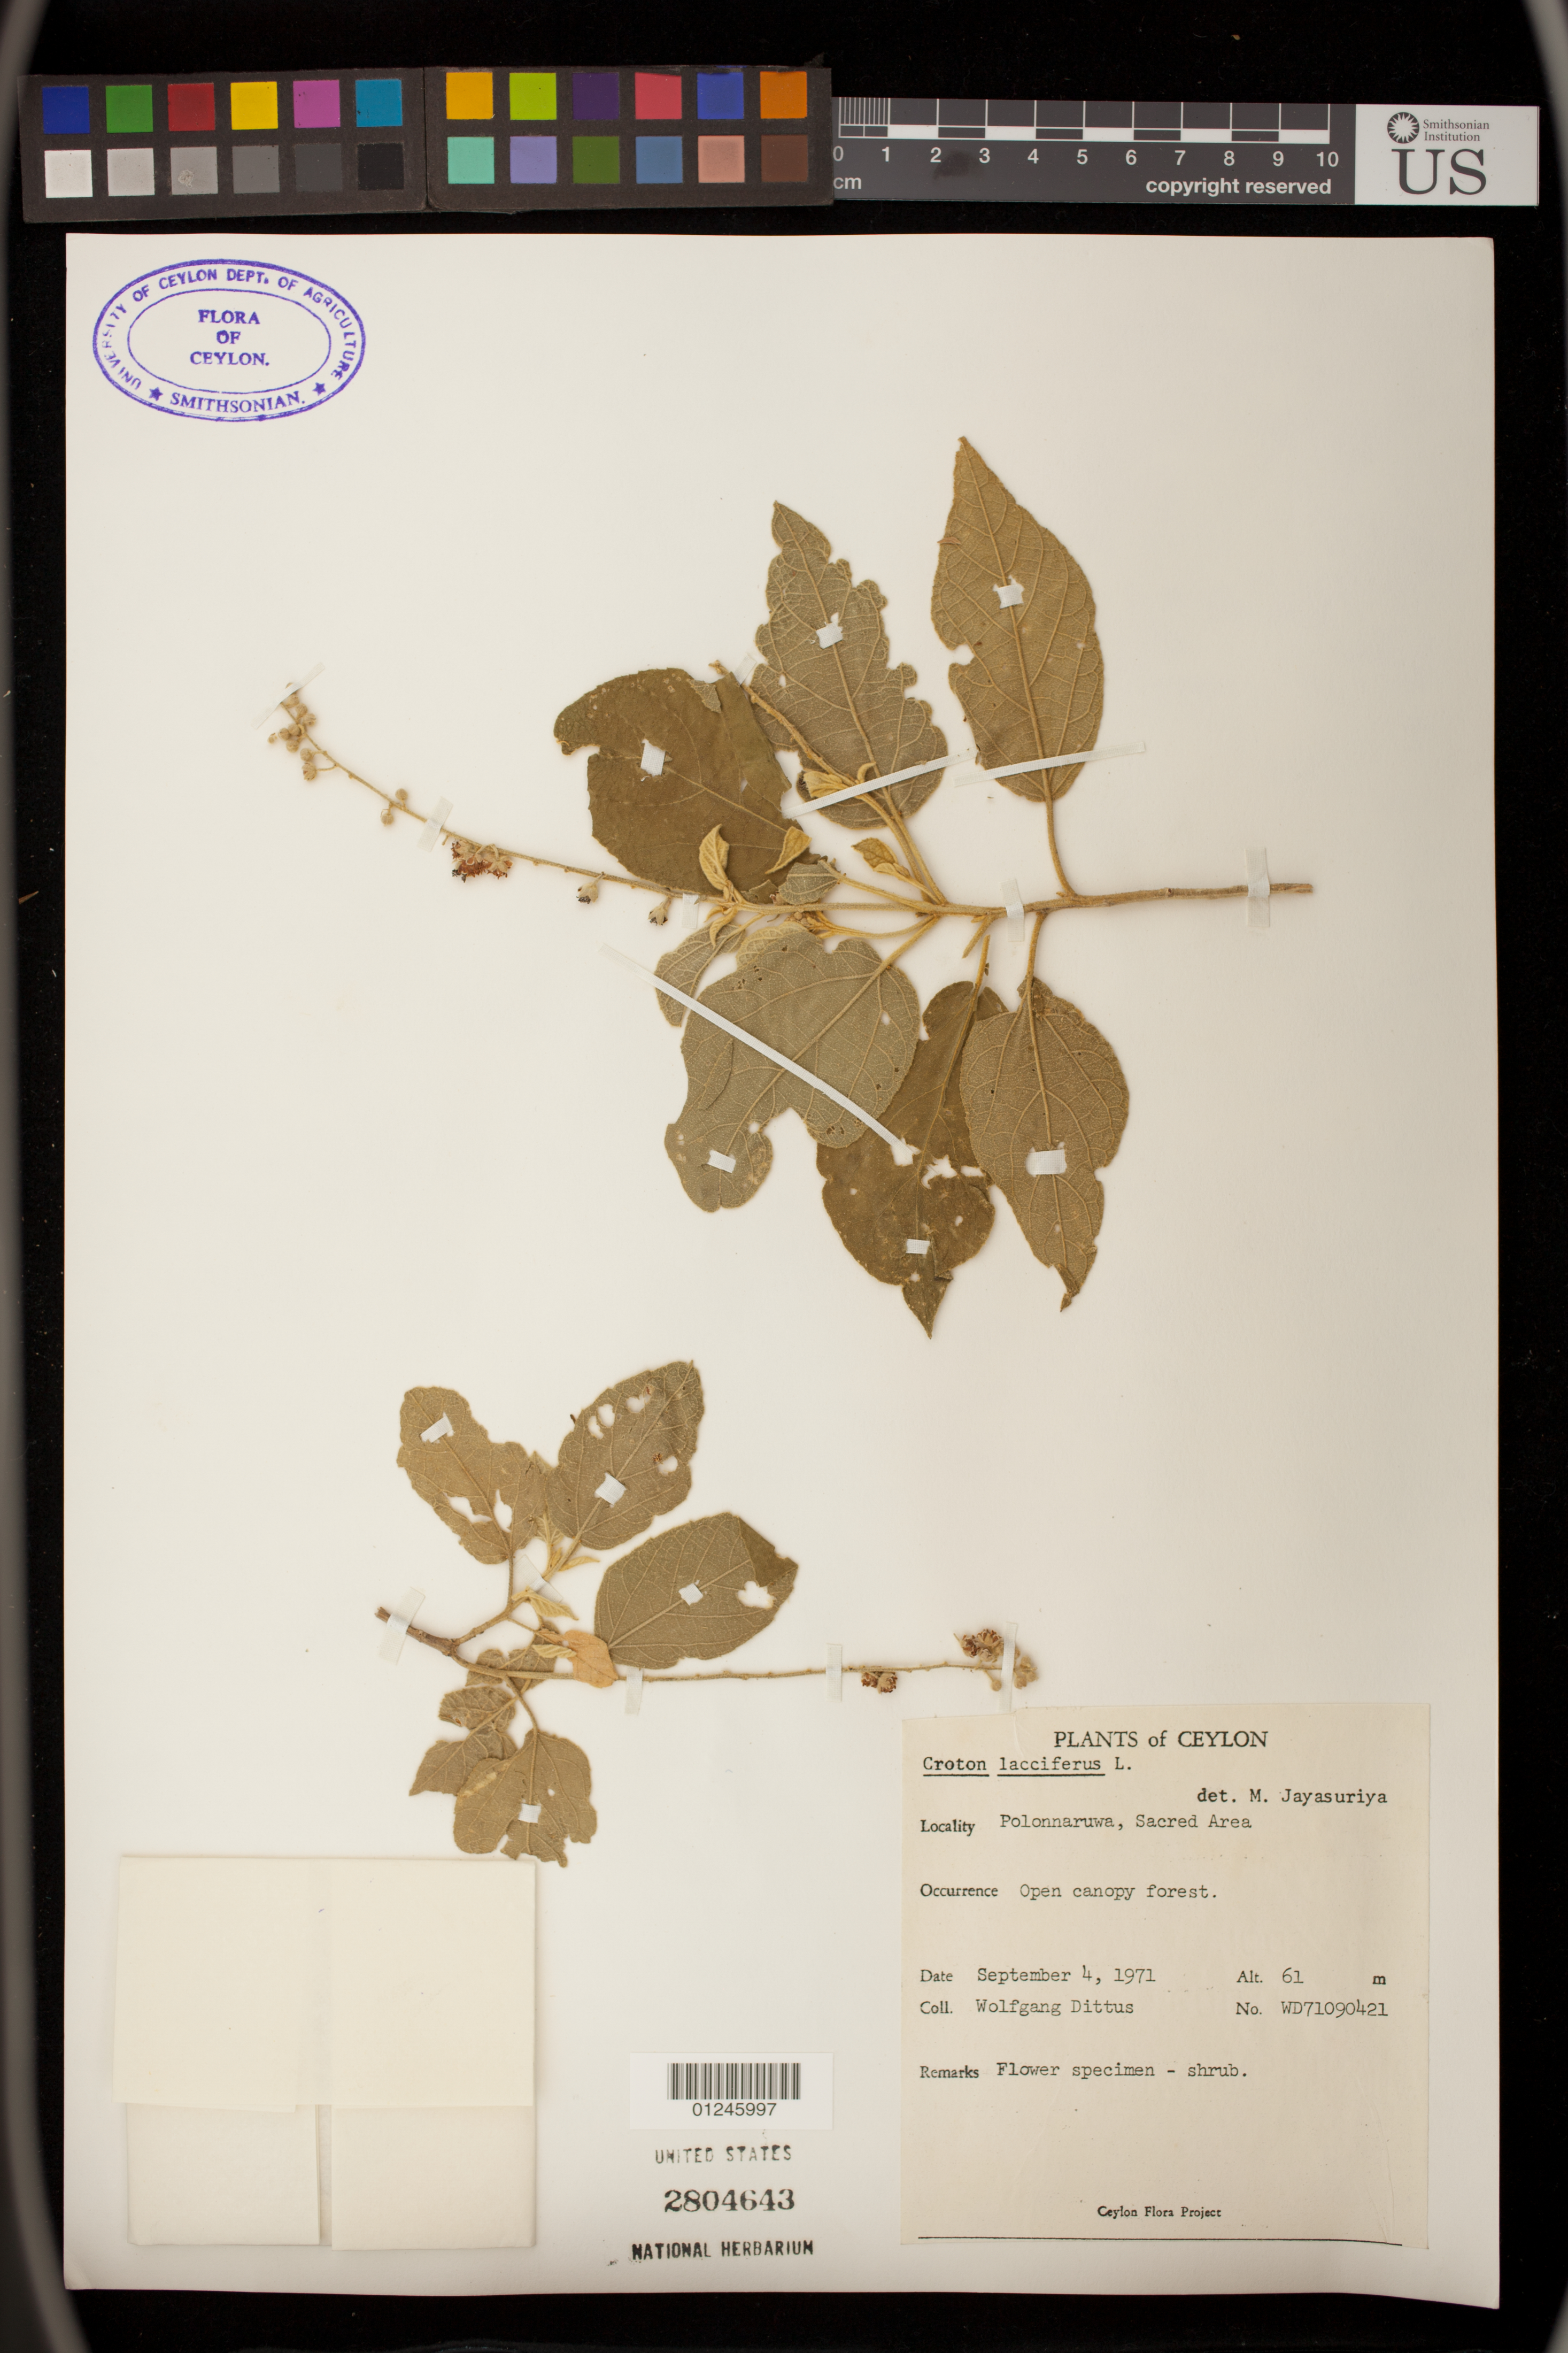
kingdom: Plantae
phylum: Tracheophyta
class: Magnoliopsida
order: Malpighiales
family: Euphorbiaceae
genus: Croton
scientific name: Croton lacciferus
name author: Blanco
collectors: W. Dittus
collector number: WD71090421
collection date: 1971-09-04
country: Sri Lanka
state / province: North Central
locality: Polonnaruwa, Sacred Area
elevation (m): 61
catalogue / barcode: US 2804643